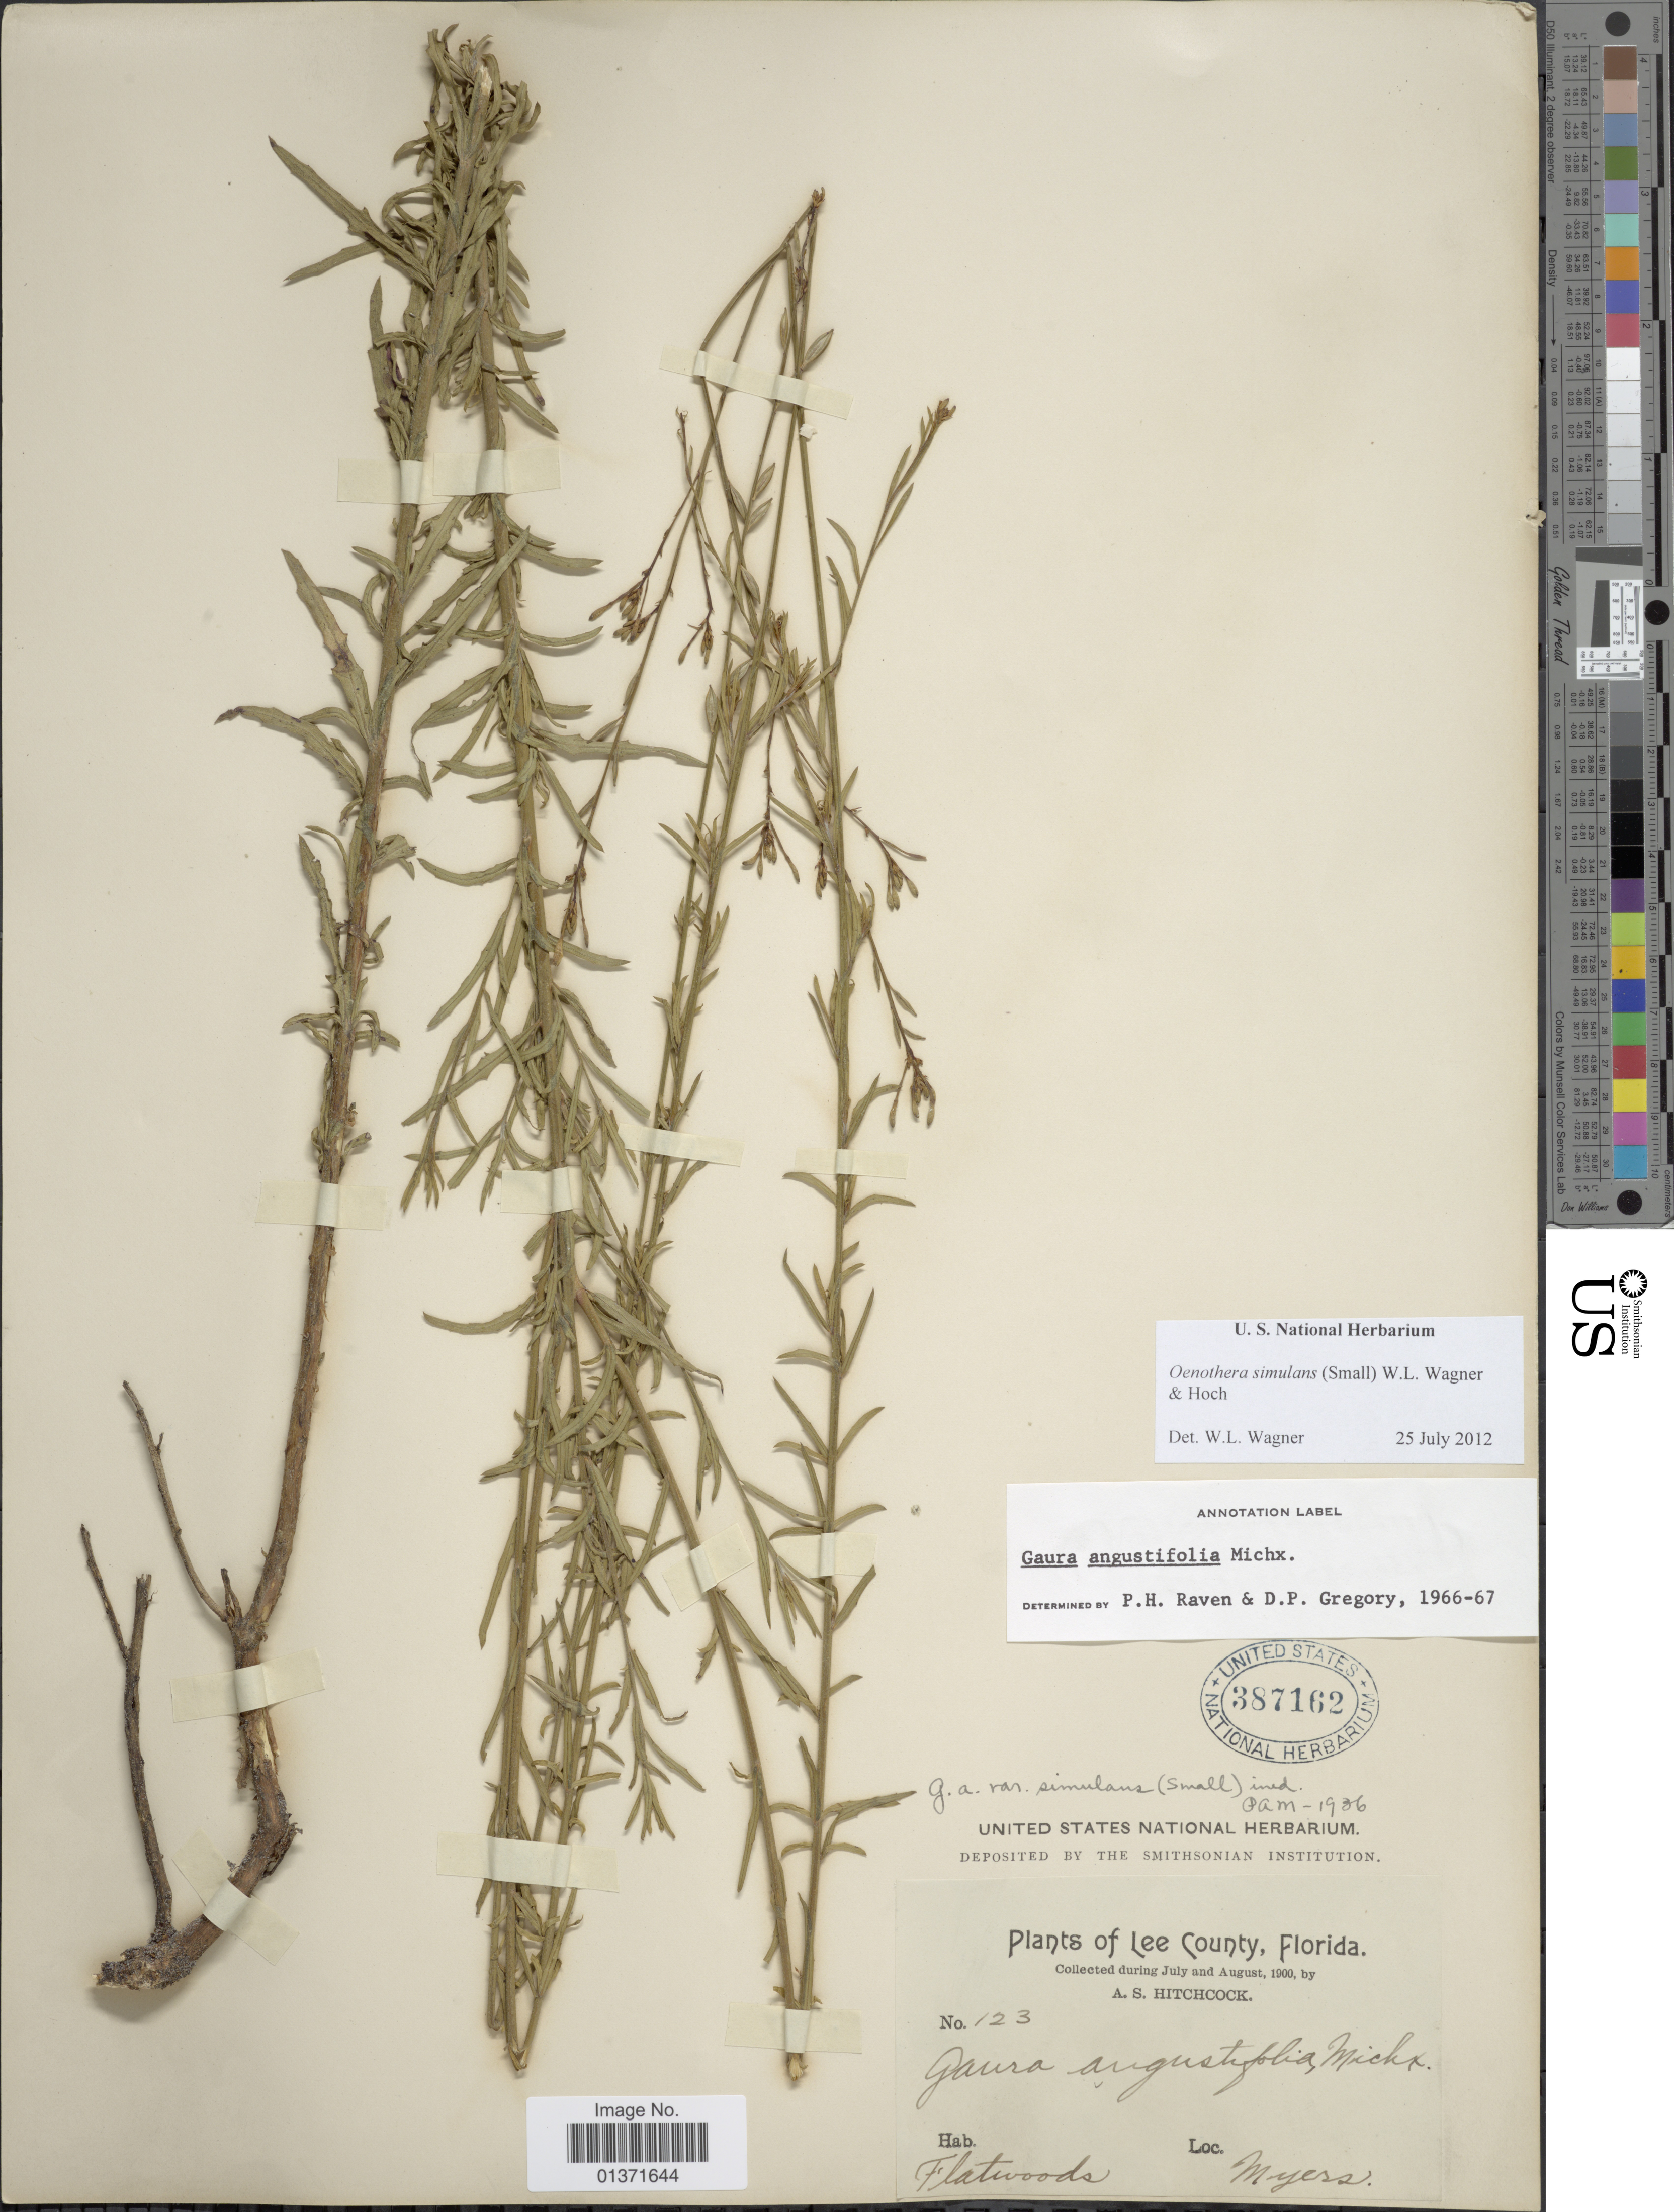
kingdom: Plantae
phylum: Tracheophyta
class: Magnoliopsida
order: Myrtales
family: Onagraceae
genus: Oenothera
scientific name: Oenothera simulans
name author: Michx.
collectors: Myers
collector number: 123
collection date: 1900-07/1900-08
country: United States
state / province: Florida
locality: Lee County, Florida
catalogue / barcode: US 387162